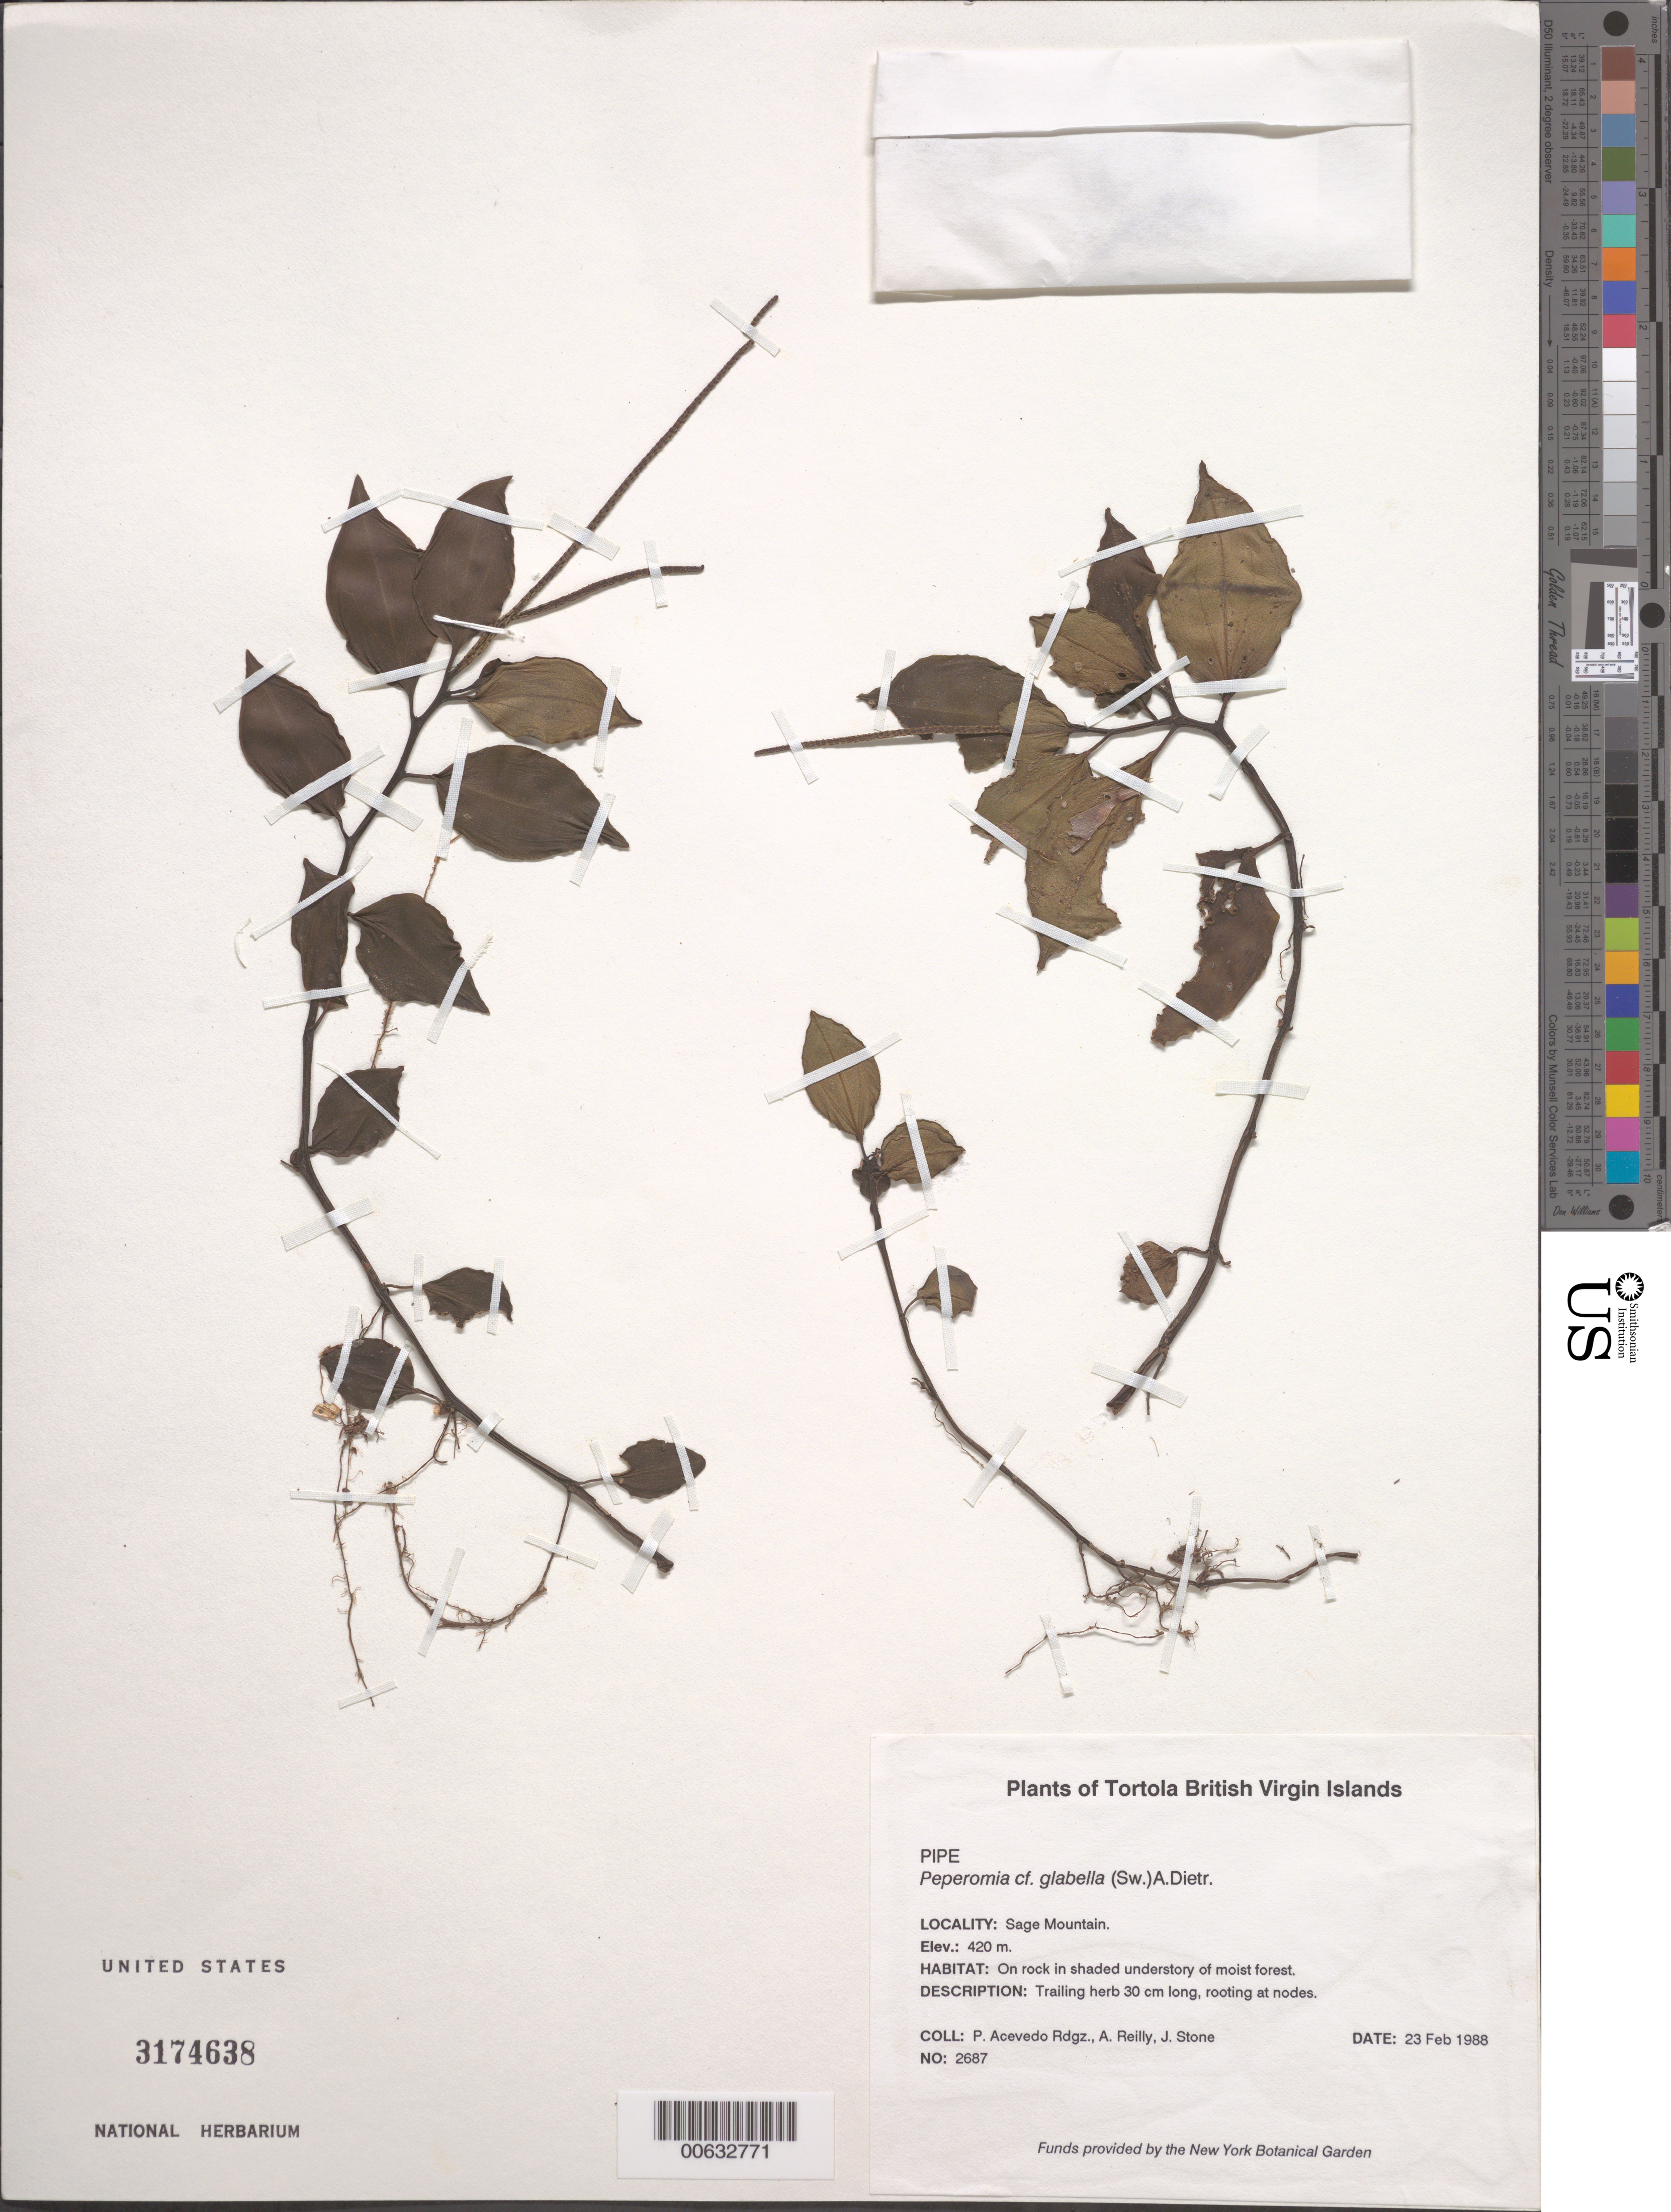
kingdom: Plantae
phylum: Tracheophyta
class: Magnoliopsida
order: Piperales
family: Piperaceae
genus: Peperomia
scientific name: Peperomia glabella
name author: (Sw.) A. Dietr.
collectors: P. Acevedo-Rodr., A. Reilly & J. Stone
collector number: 2687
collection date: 1988-02-23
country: British Virgin Islands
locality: Tortola British Virgin Islands. Sage Mountain.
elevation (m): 420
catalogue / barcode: US 3174638